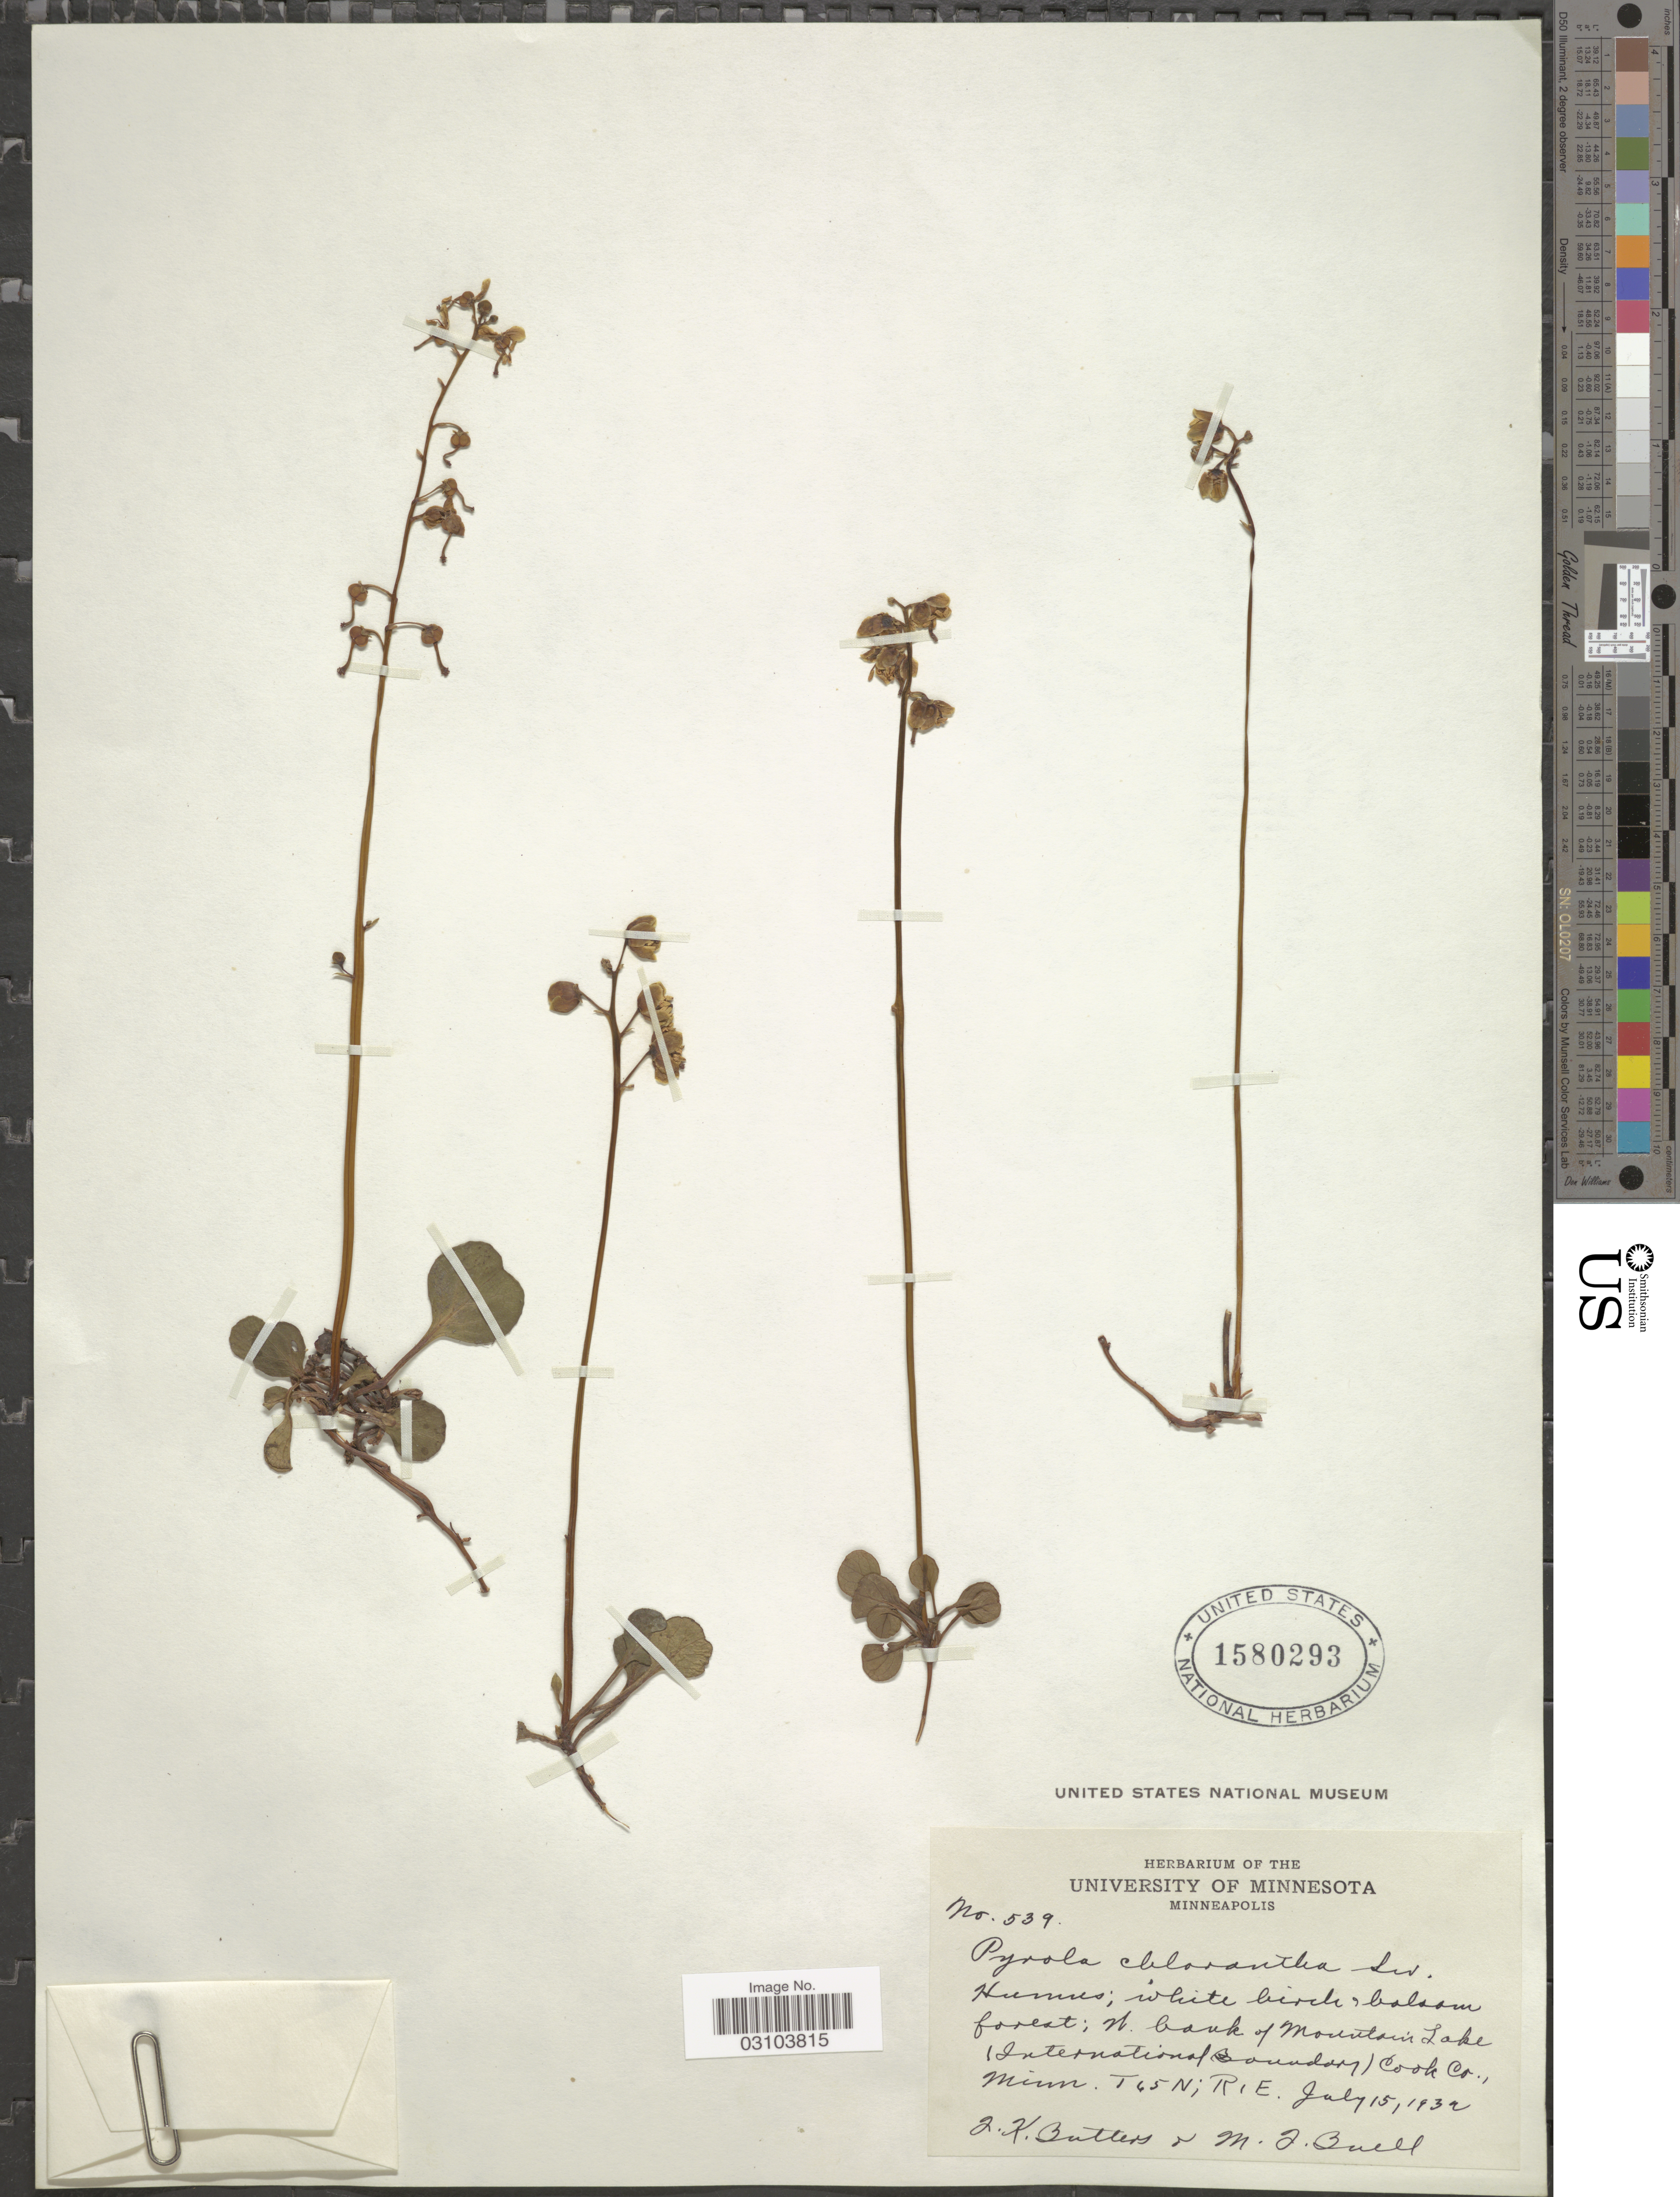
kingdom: Plantae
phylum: Tracheophyta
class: Magnoliopsida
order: Ericales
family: Ericaceae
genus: Pyrola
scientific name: Pyrola chlorantha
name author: Schweigg.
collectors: J. Butters & M. Buell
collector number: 539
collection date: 1932-07-15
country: United States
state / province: Minnesota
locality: N. bank of Mountain Lake (International Boundary) Cook Co., Minn. T 65 N; R 1 E.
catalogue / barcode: US 1580293